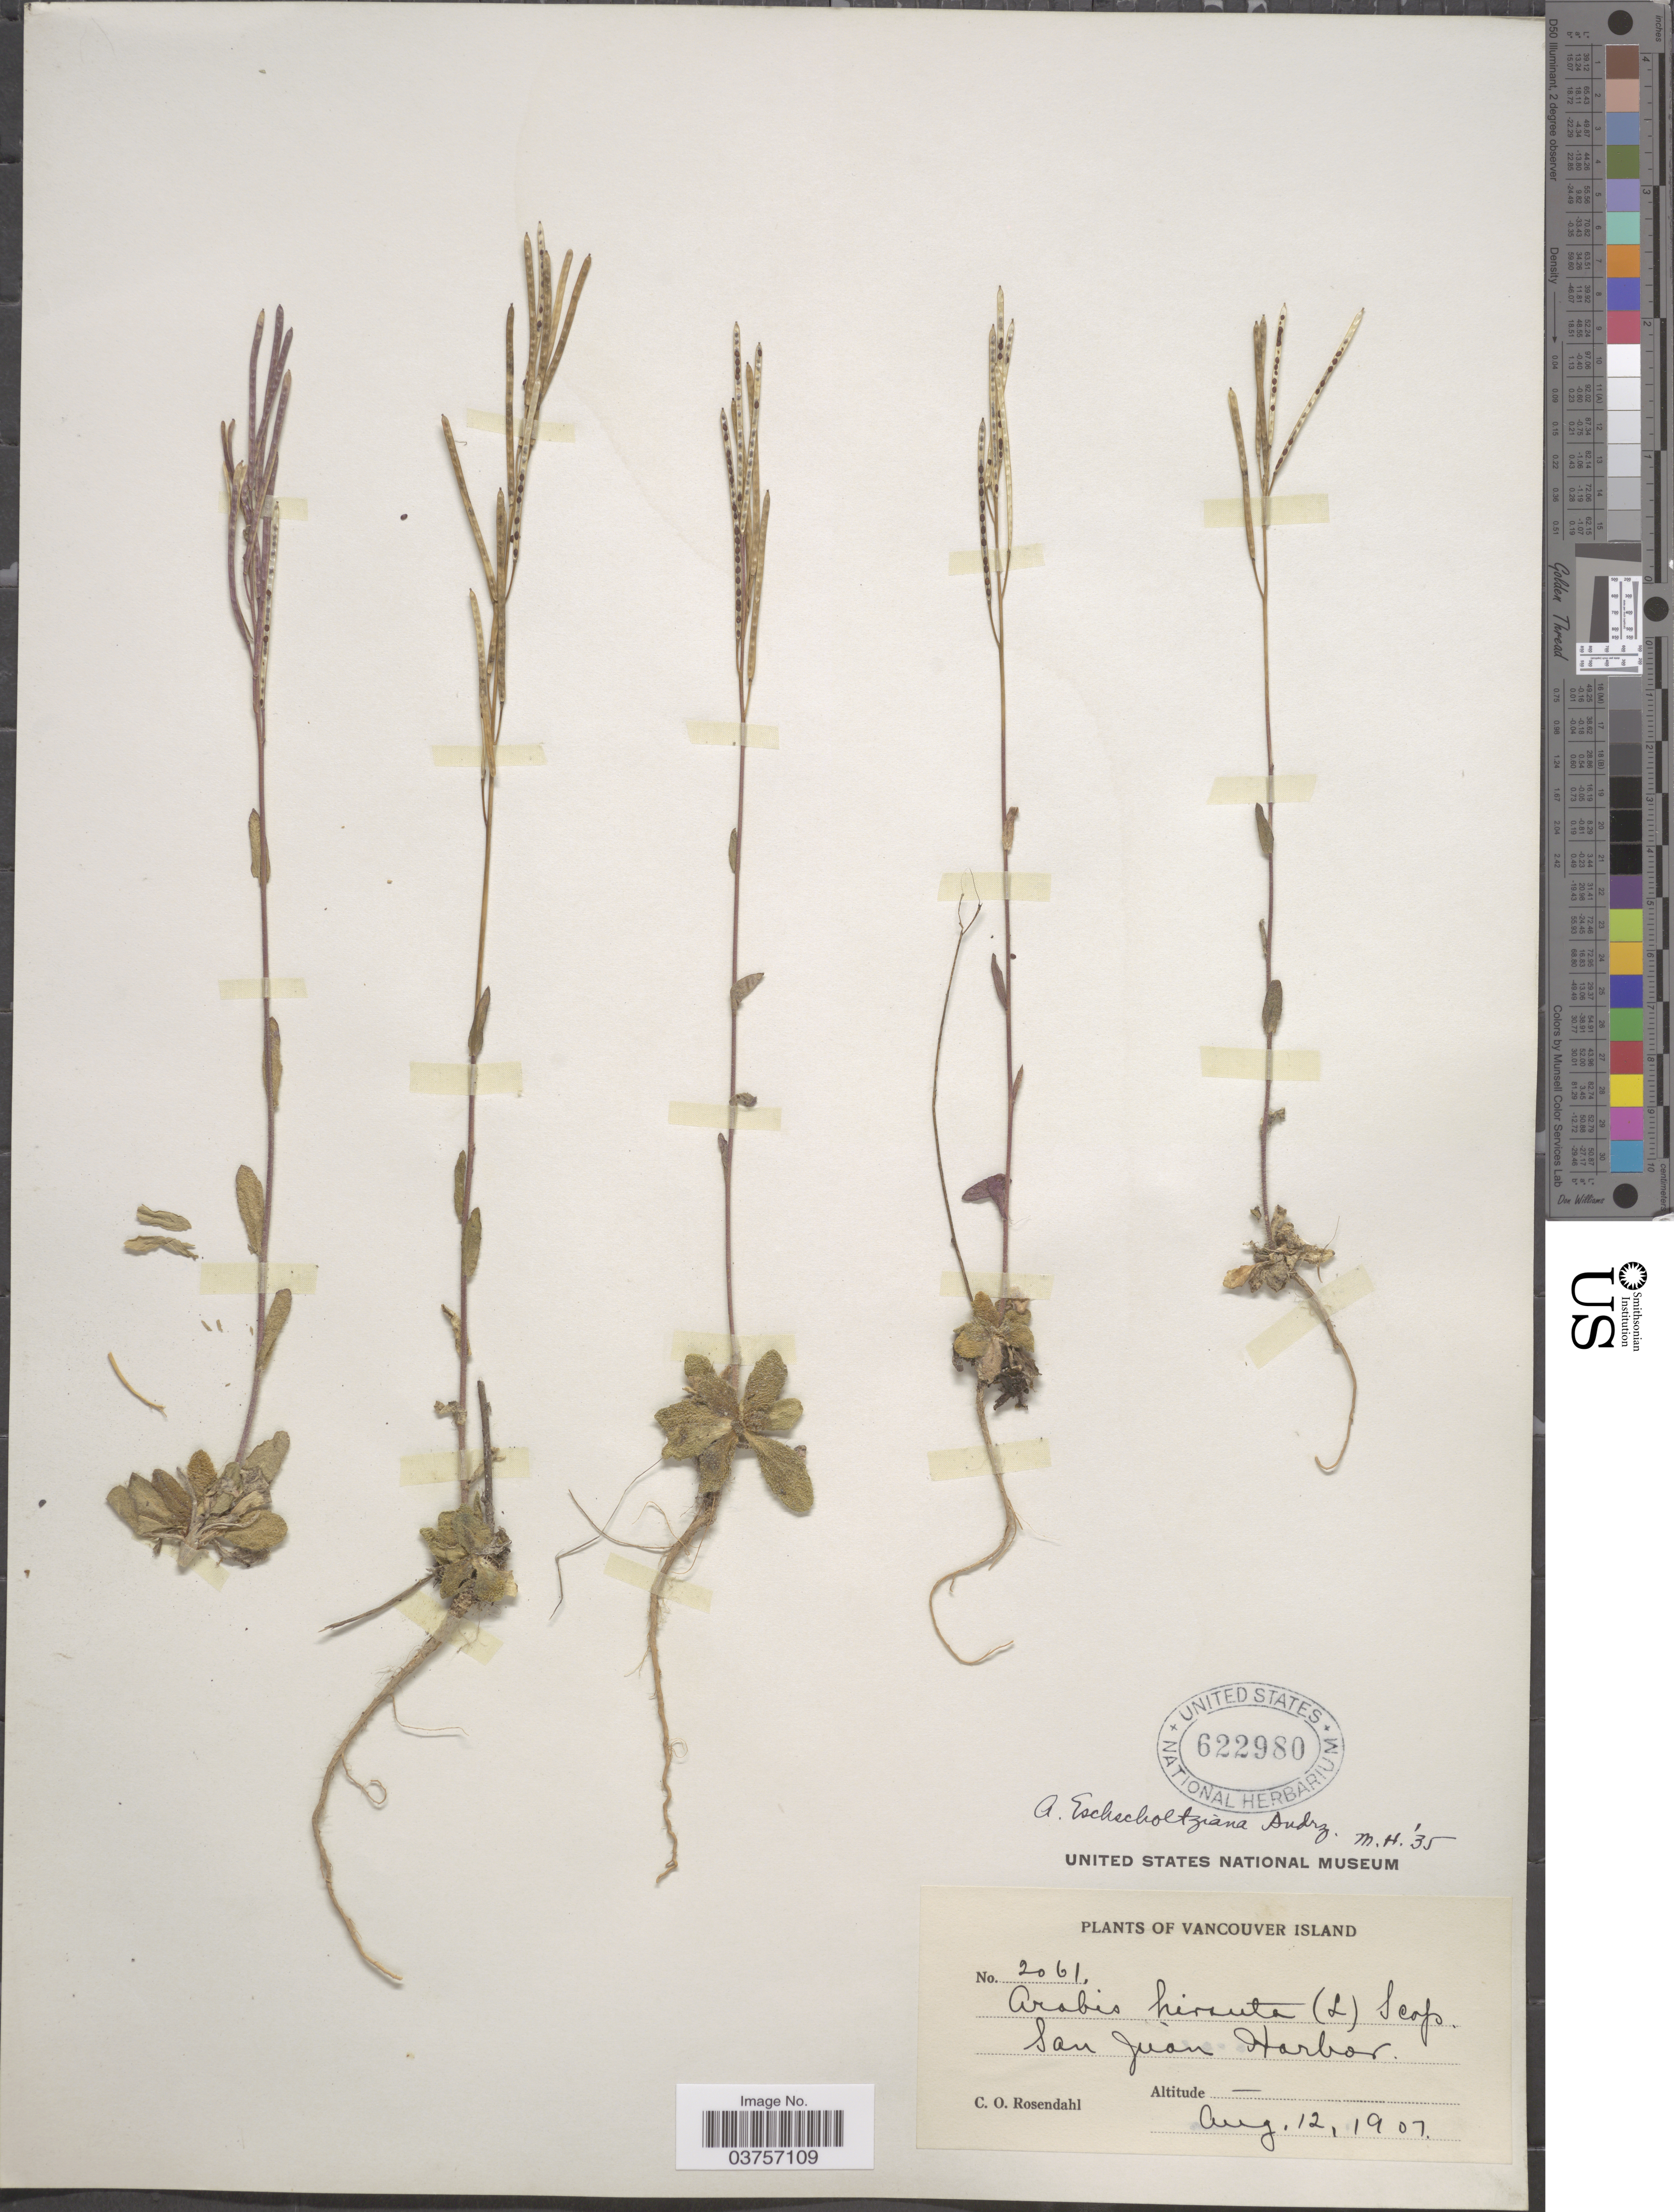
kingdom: Plantae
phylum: Tracheophyta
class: Magnoliopsida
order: Brassicales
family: Brassicaceae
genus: Arabis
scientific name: Arabis hirsuta var. eschscholtziana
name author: (Andrz. ex Ledeb.) Rollins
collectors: C. O. Rosendahl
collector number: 2061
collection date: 1907-08-12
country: Canada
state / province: British Columbia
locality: Vancouver Island. San Juan Harbor.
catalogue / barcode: US 622980